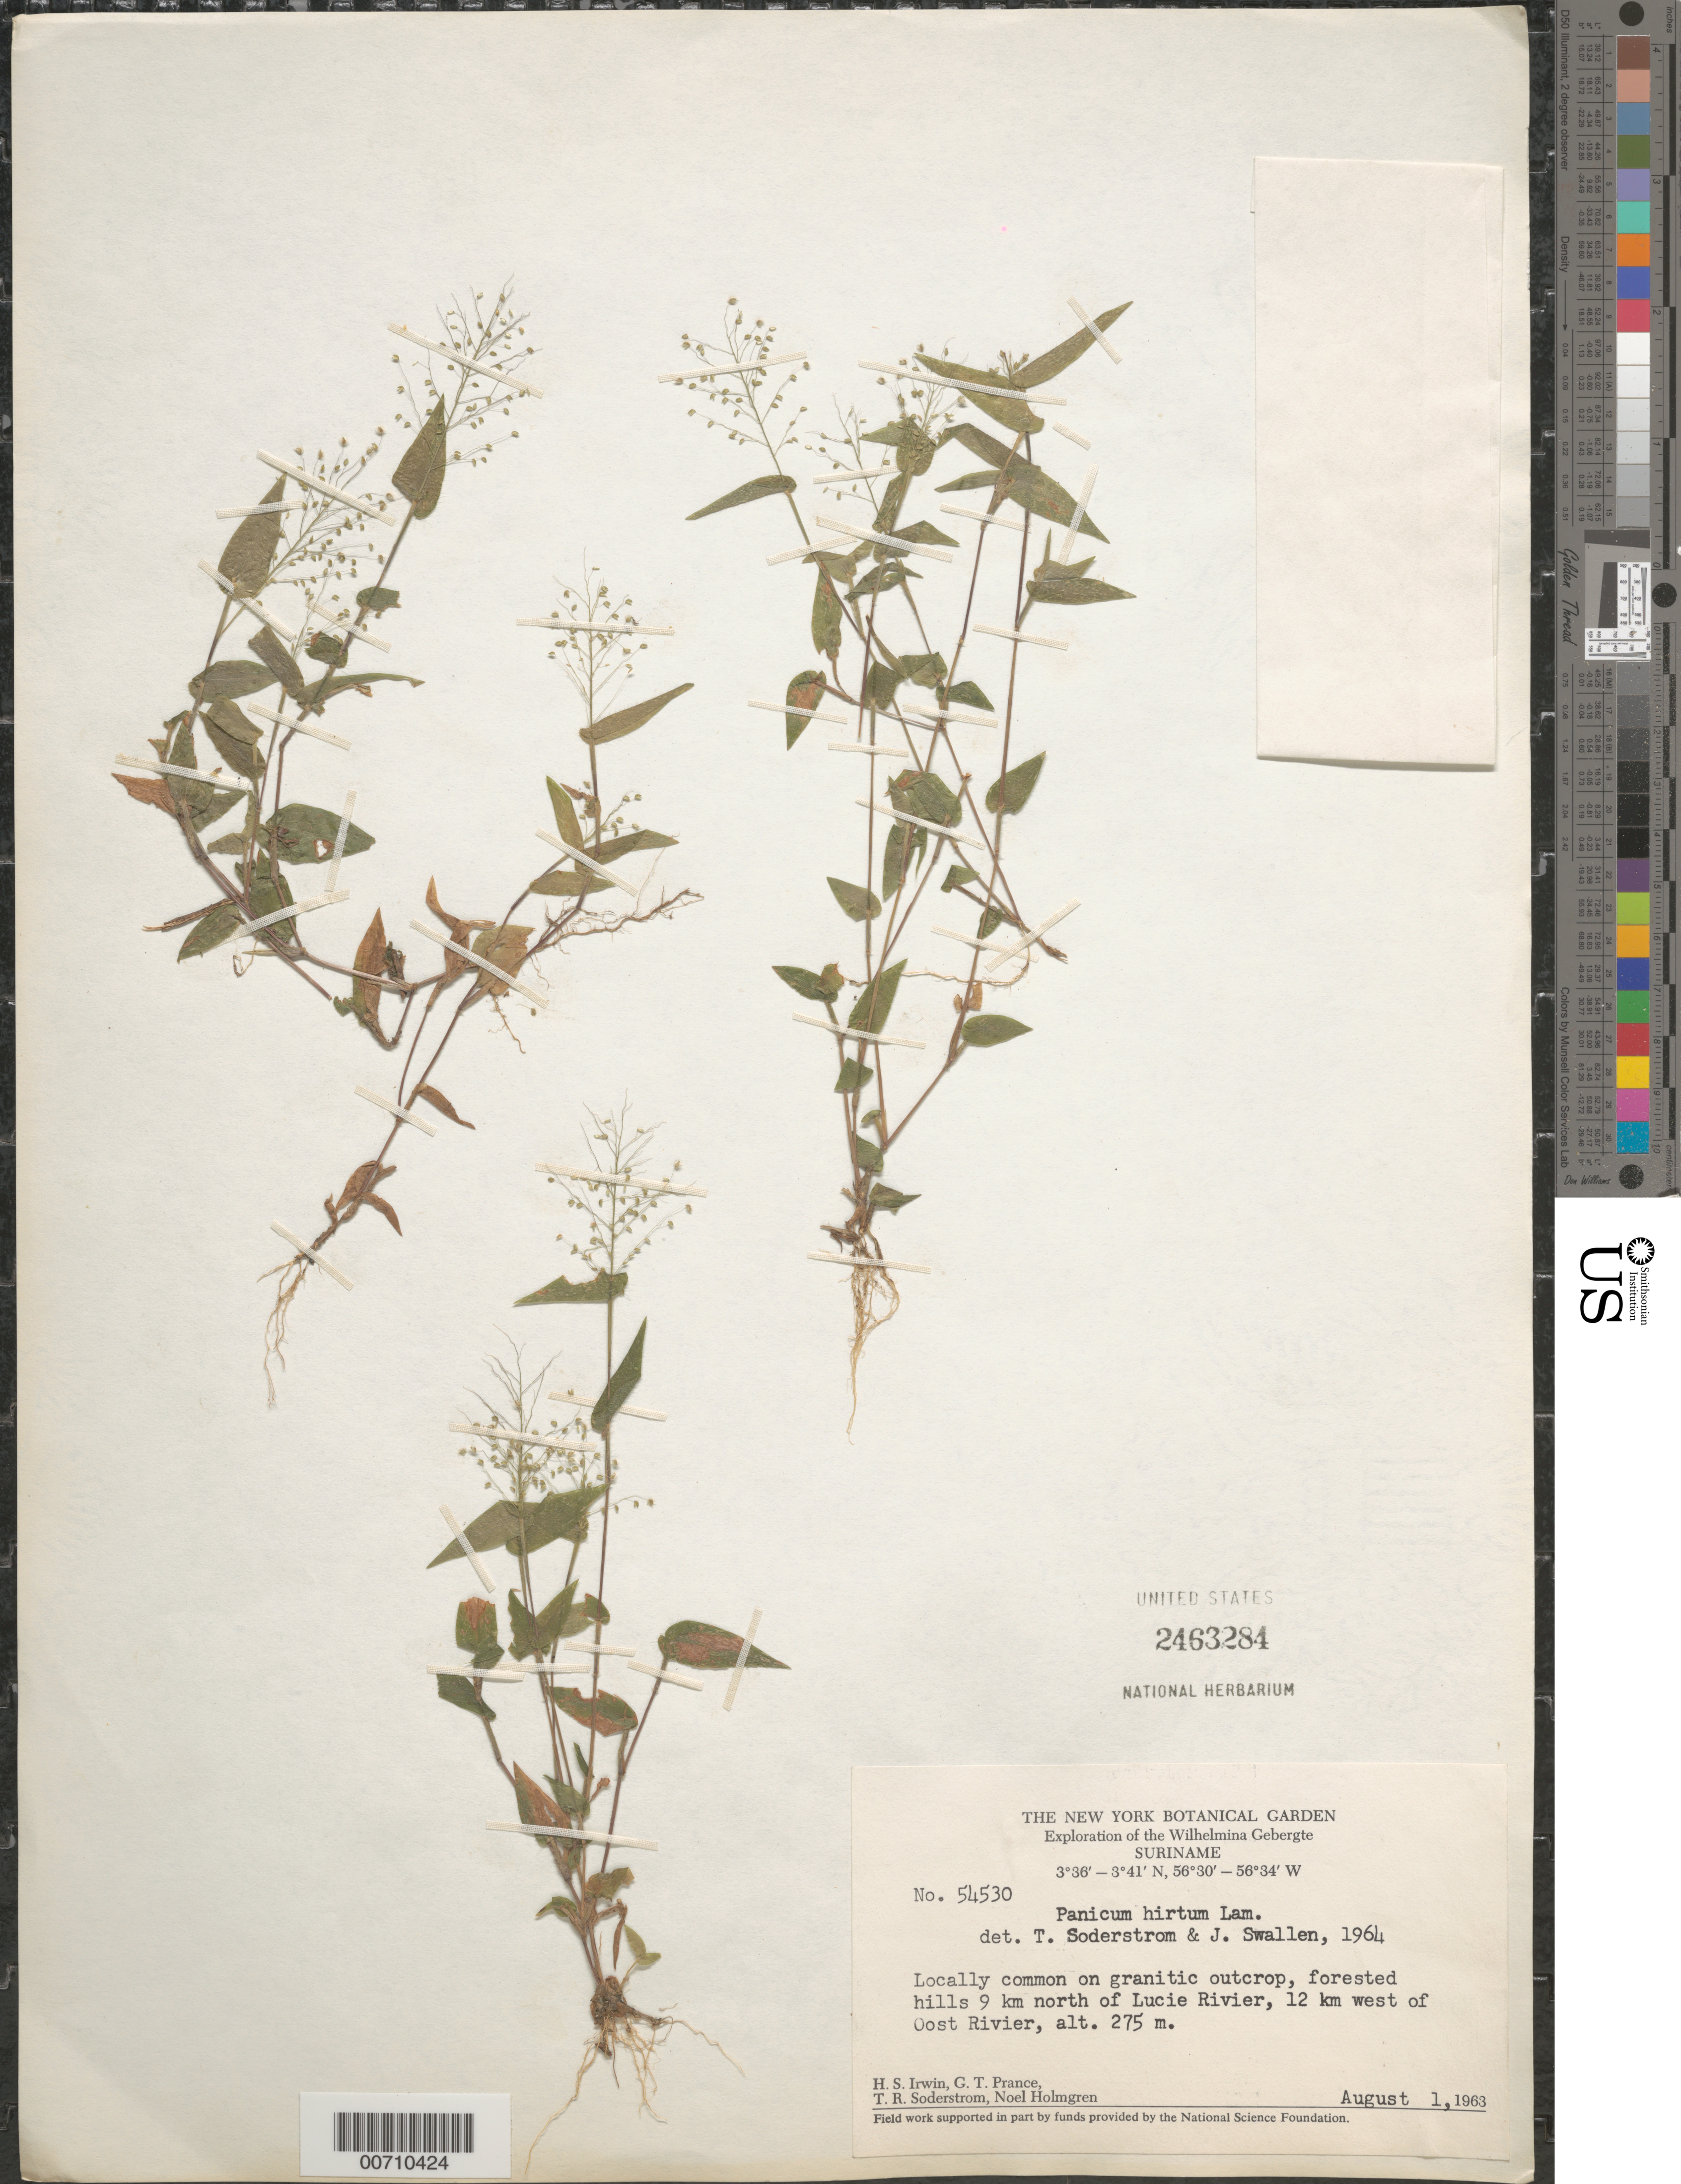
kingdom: Plantae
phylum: Tracheophyta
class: Liliopsida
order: Poales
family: Poaceae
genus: Panicum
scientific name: Panicum hirtum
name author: Lam.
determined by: Swallen, J. R.; Soderstrom, T. R.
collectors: H. Irwin, G. T. Prance, T. R. Soderstrom & N. H. Holmgren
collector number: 54530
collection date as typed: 1-Aug-63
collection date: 1963-08-01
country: Suriname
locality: Lucie R., 9 km N of and 12 km W of Oost R., Wilhelmina Gebergte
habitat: On granitic outcrop, forested hill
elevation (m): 275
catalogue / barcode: US 2463284